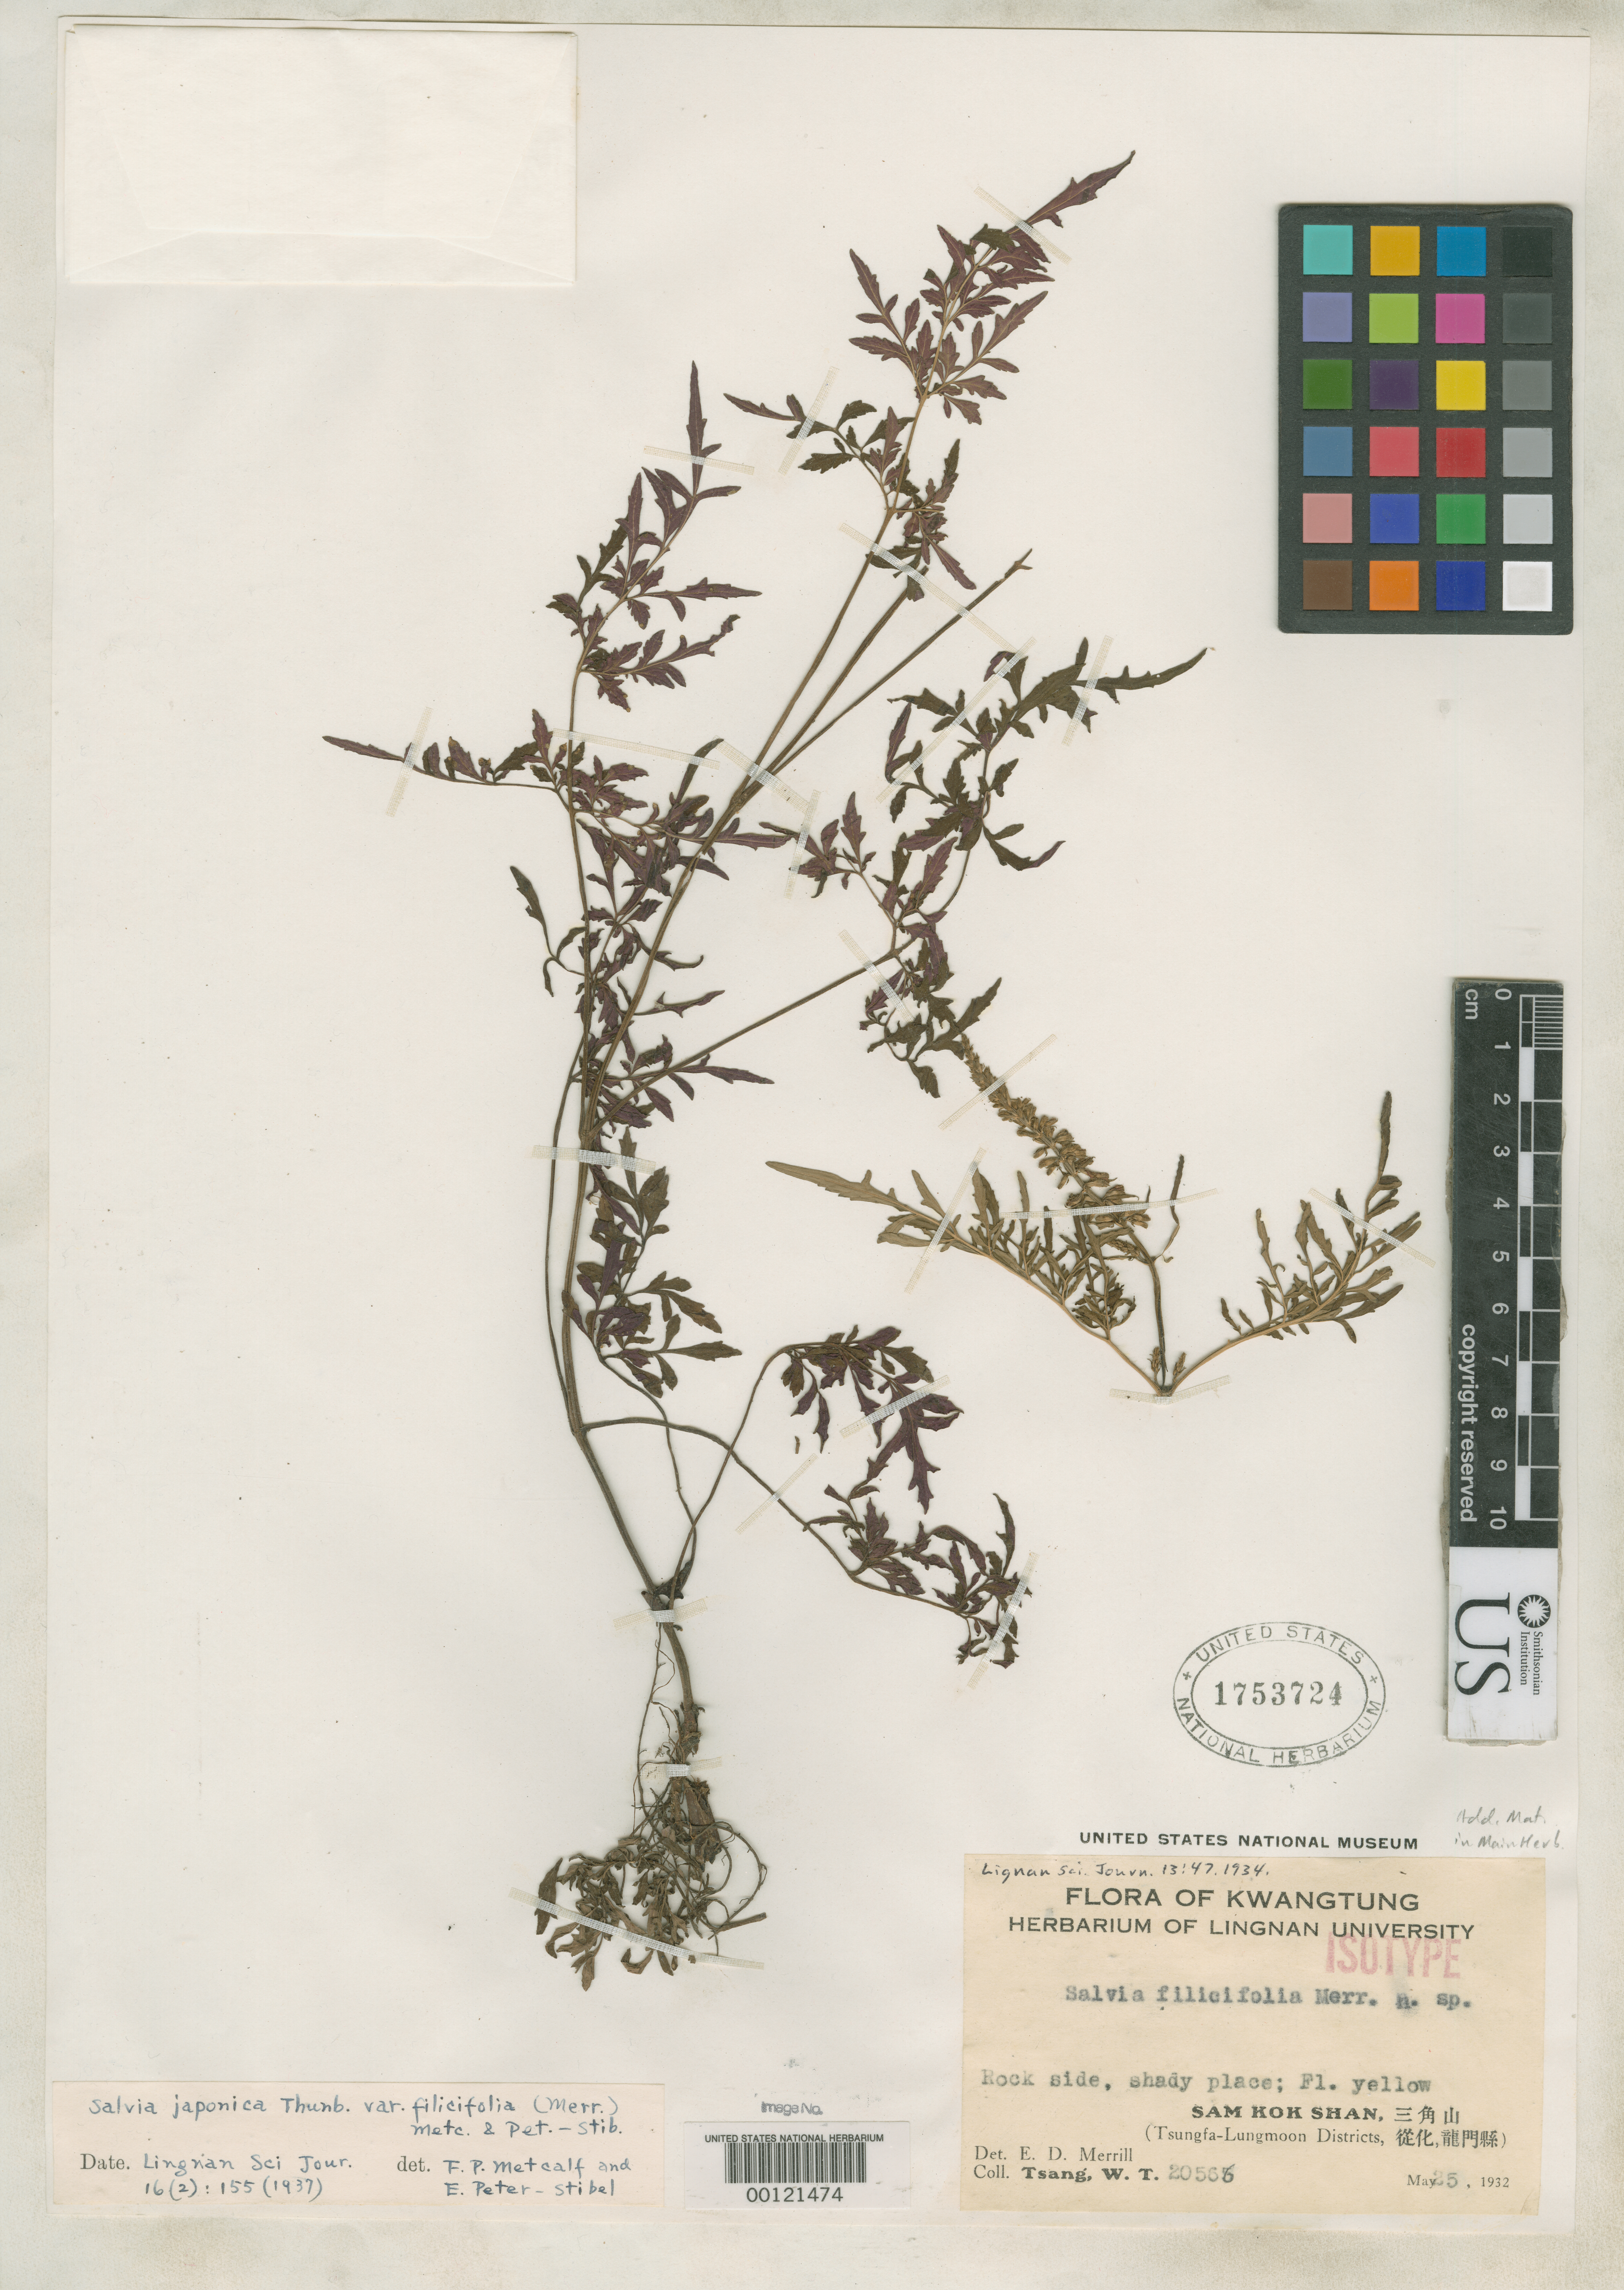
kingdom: Plantae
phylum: Tracheophyta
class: Magnoliopsida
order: Lamiales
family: Lamiaceae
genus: Salvia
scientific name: Salvia filicifolia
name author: Merr.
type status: Isotype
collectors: W. T. Tsang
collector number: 20566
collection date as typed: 25 May 1932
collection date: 1932-05-25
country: China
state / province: Guangdong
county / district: Sam Kok Shan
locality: Tsungfa-Lungmoon Dist.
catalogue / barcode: US 1753724